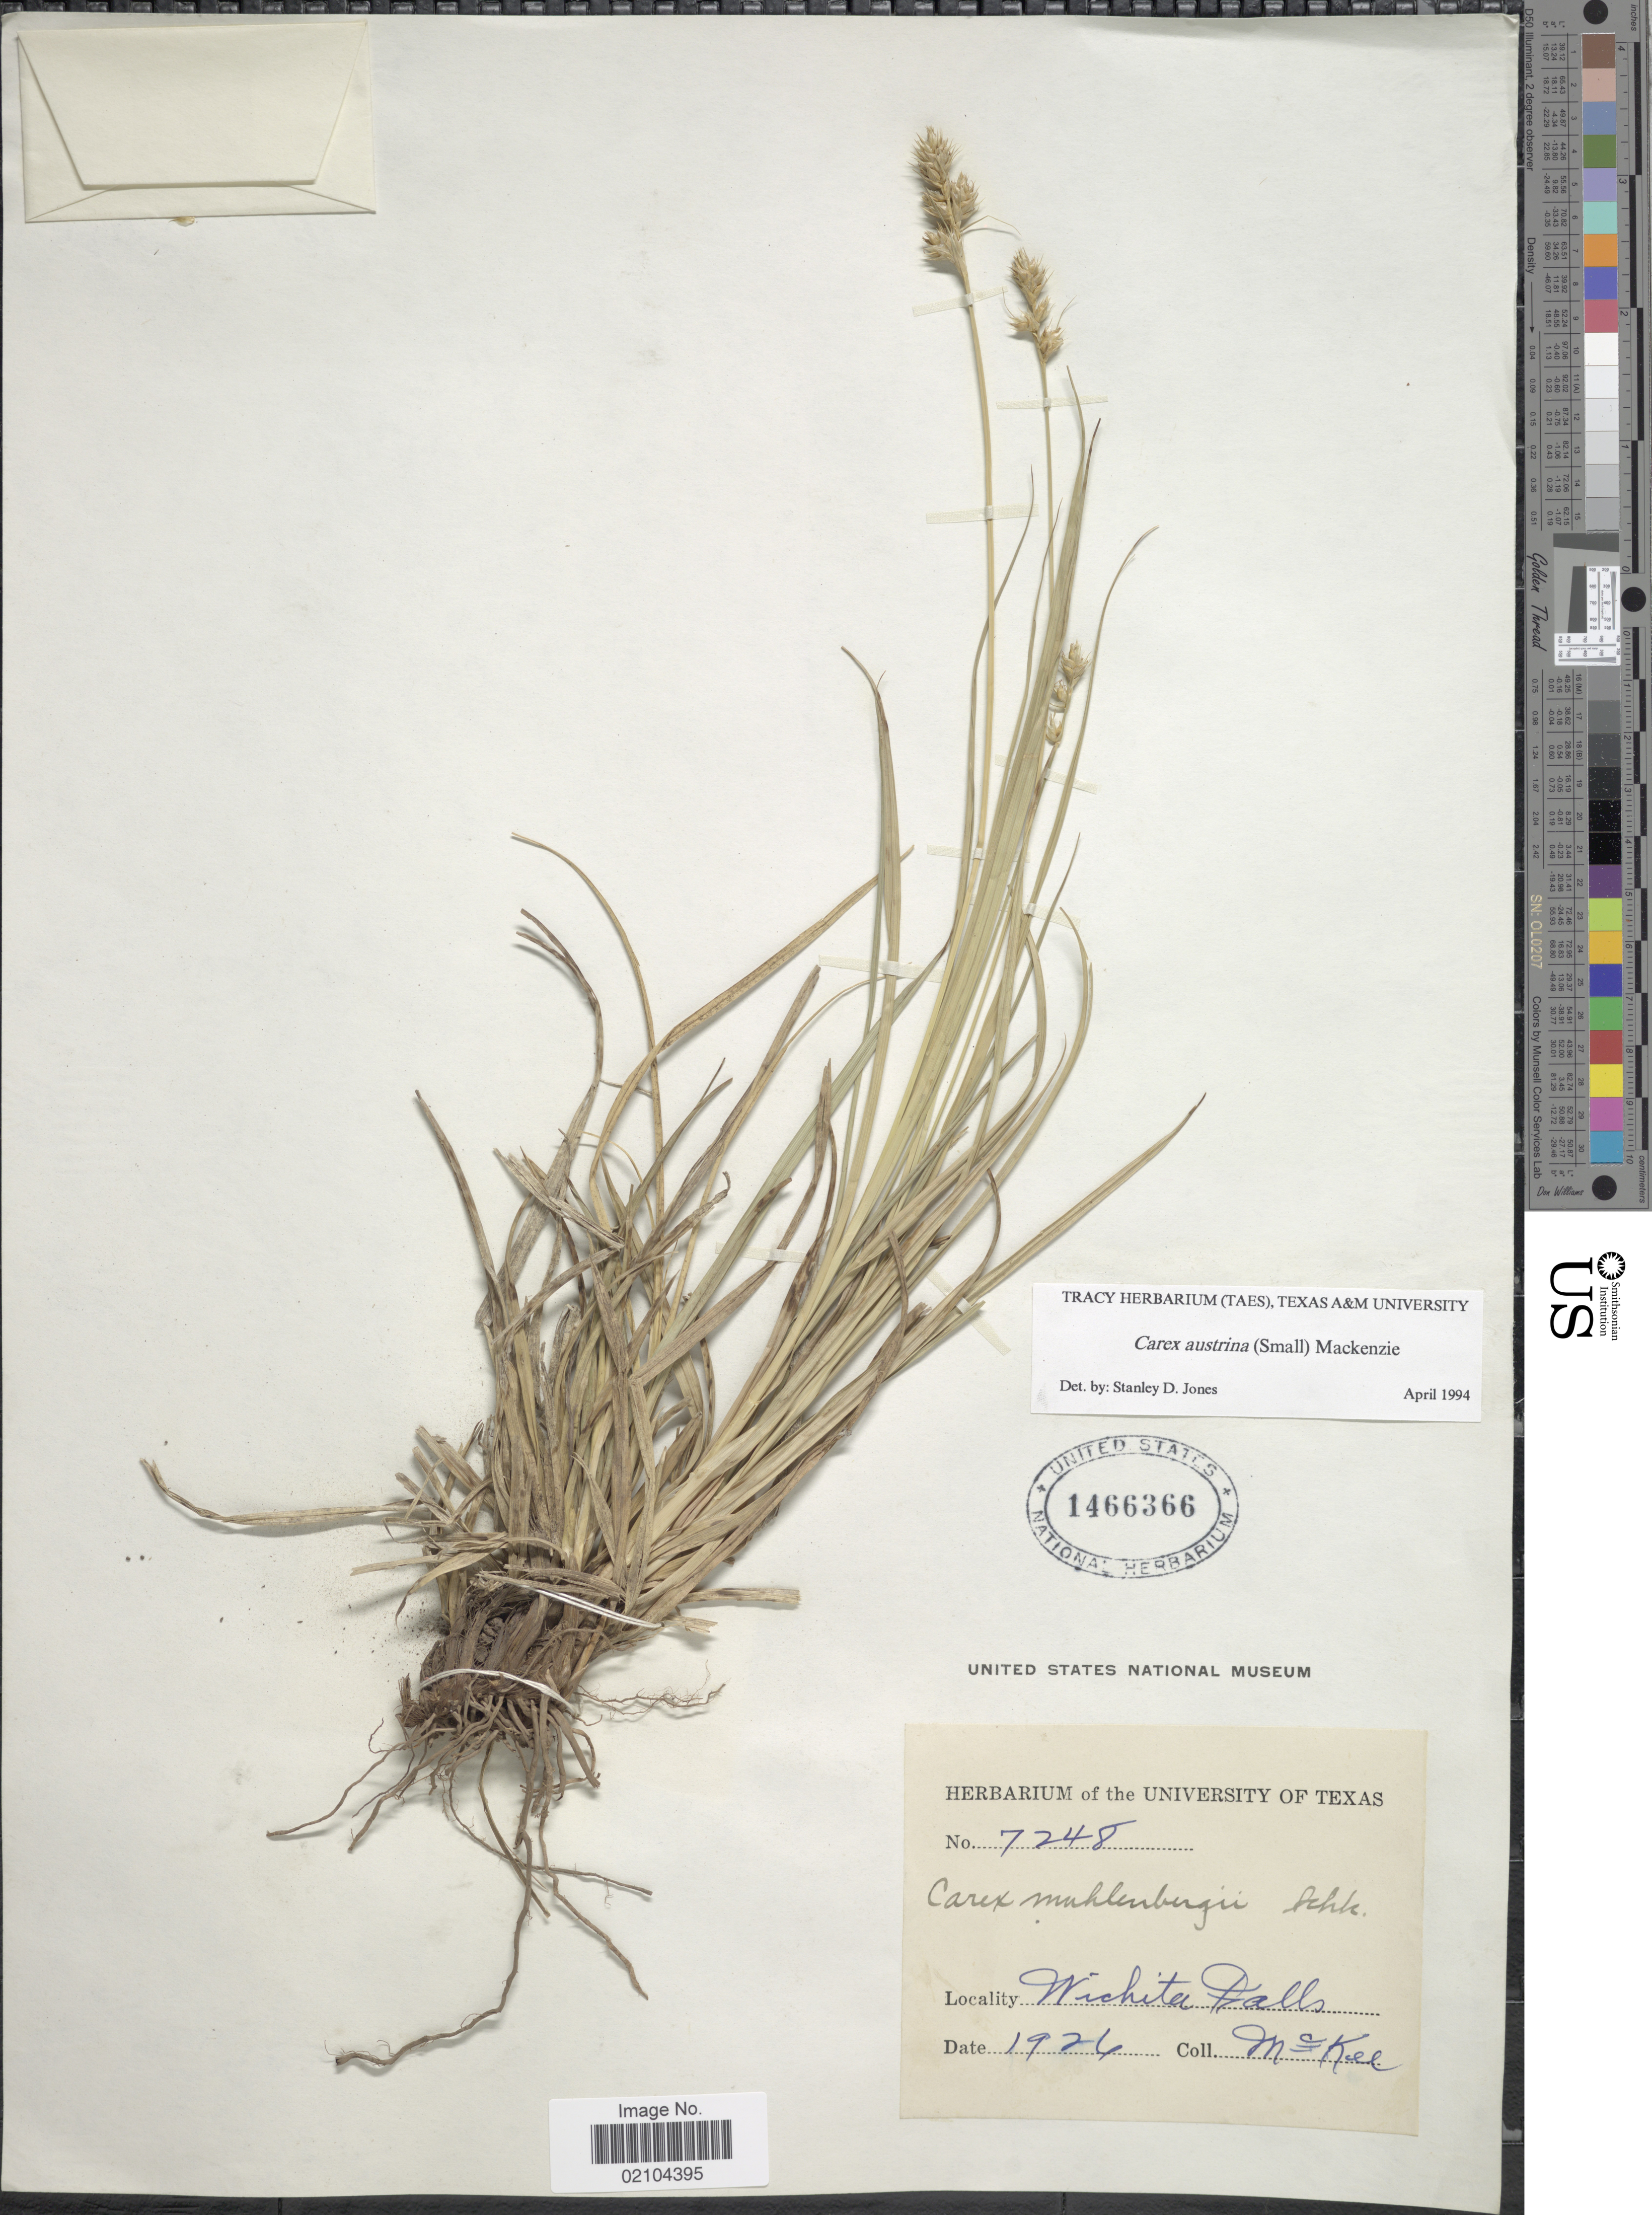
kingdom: Plantae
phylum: Tracheophyta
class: Liliopsida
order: Poales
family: Cyperaceae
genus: Carex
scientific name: Carex austrina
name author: Mack.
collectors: McKee, --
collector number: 7248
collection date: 1926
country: United States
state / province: Texas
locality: Wichita Falls.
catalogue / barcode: US 1466366